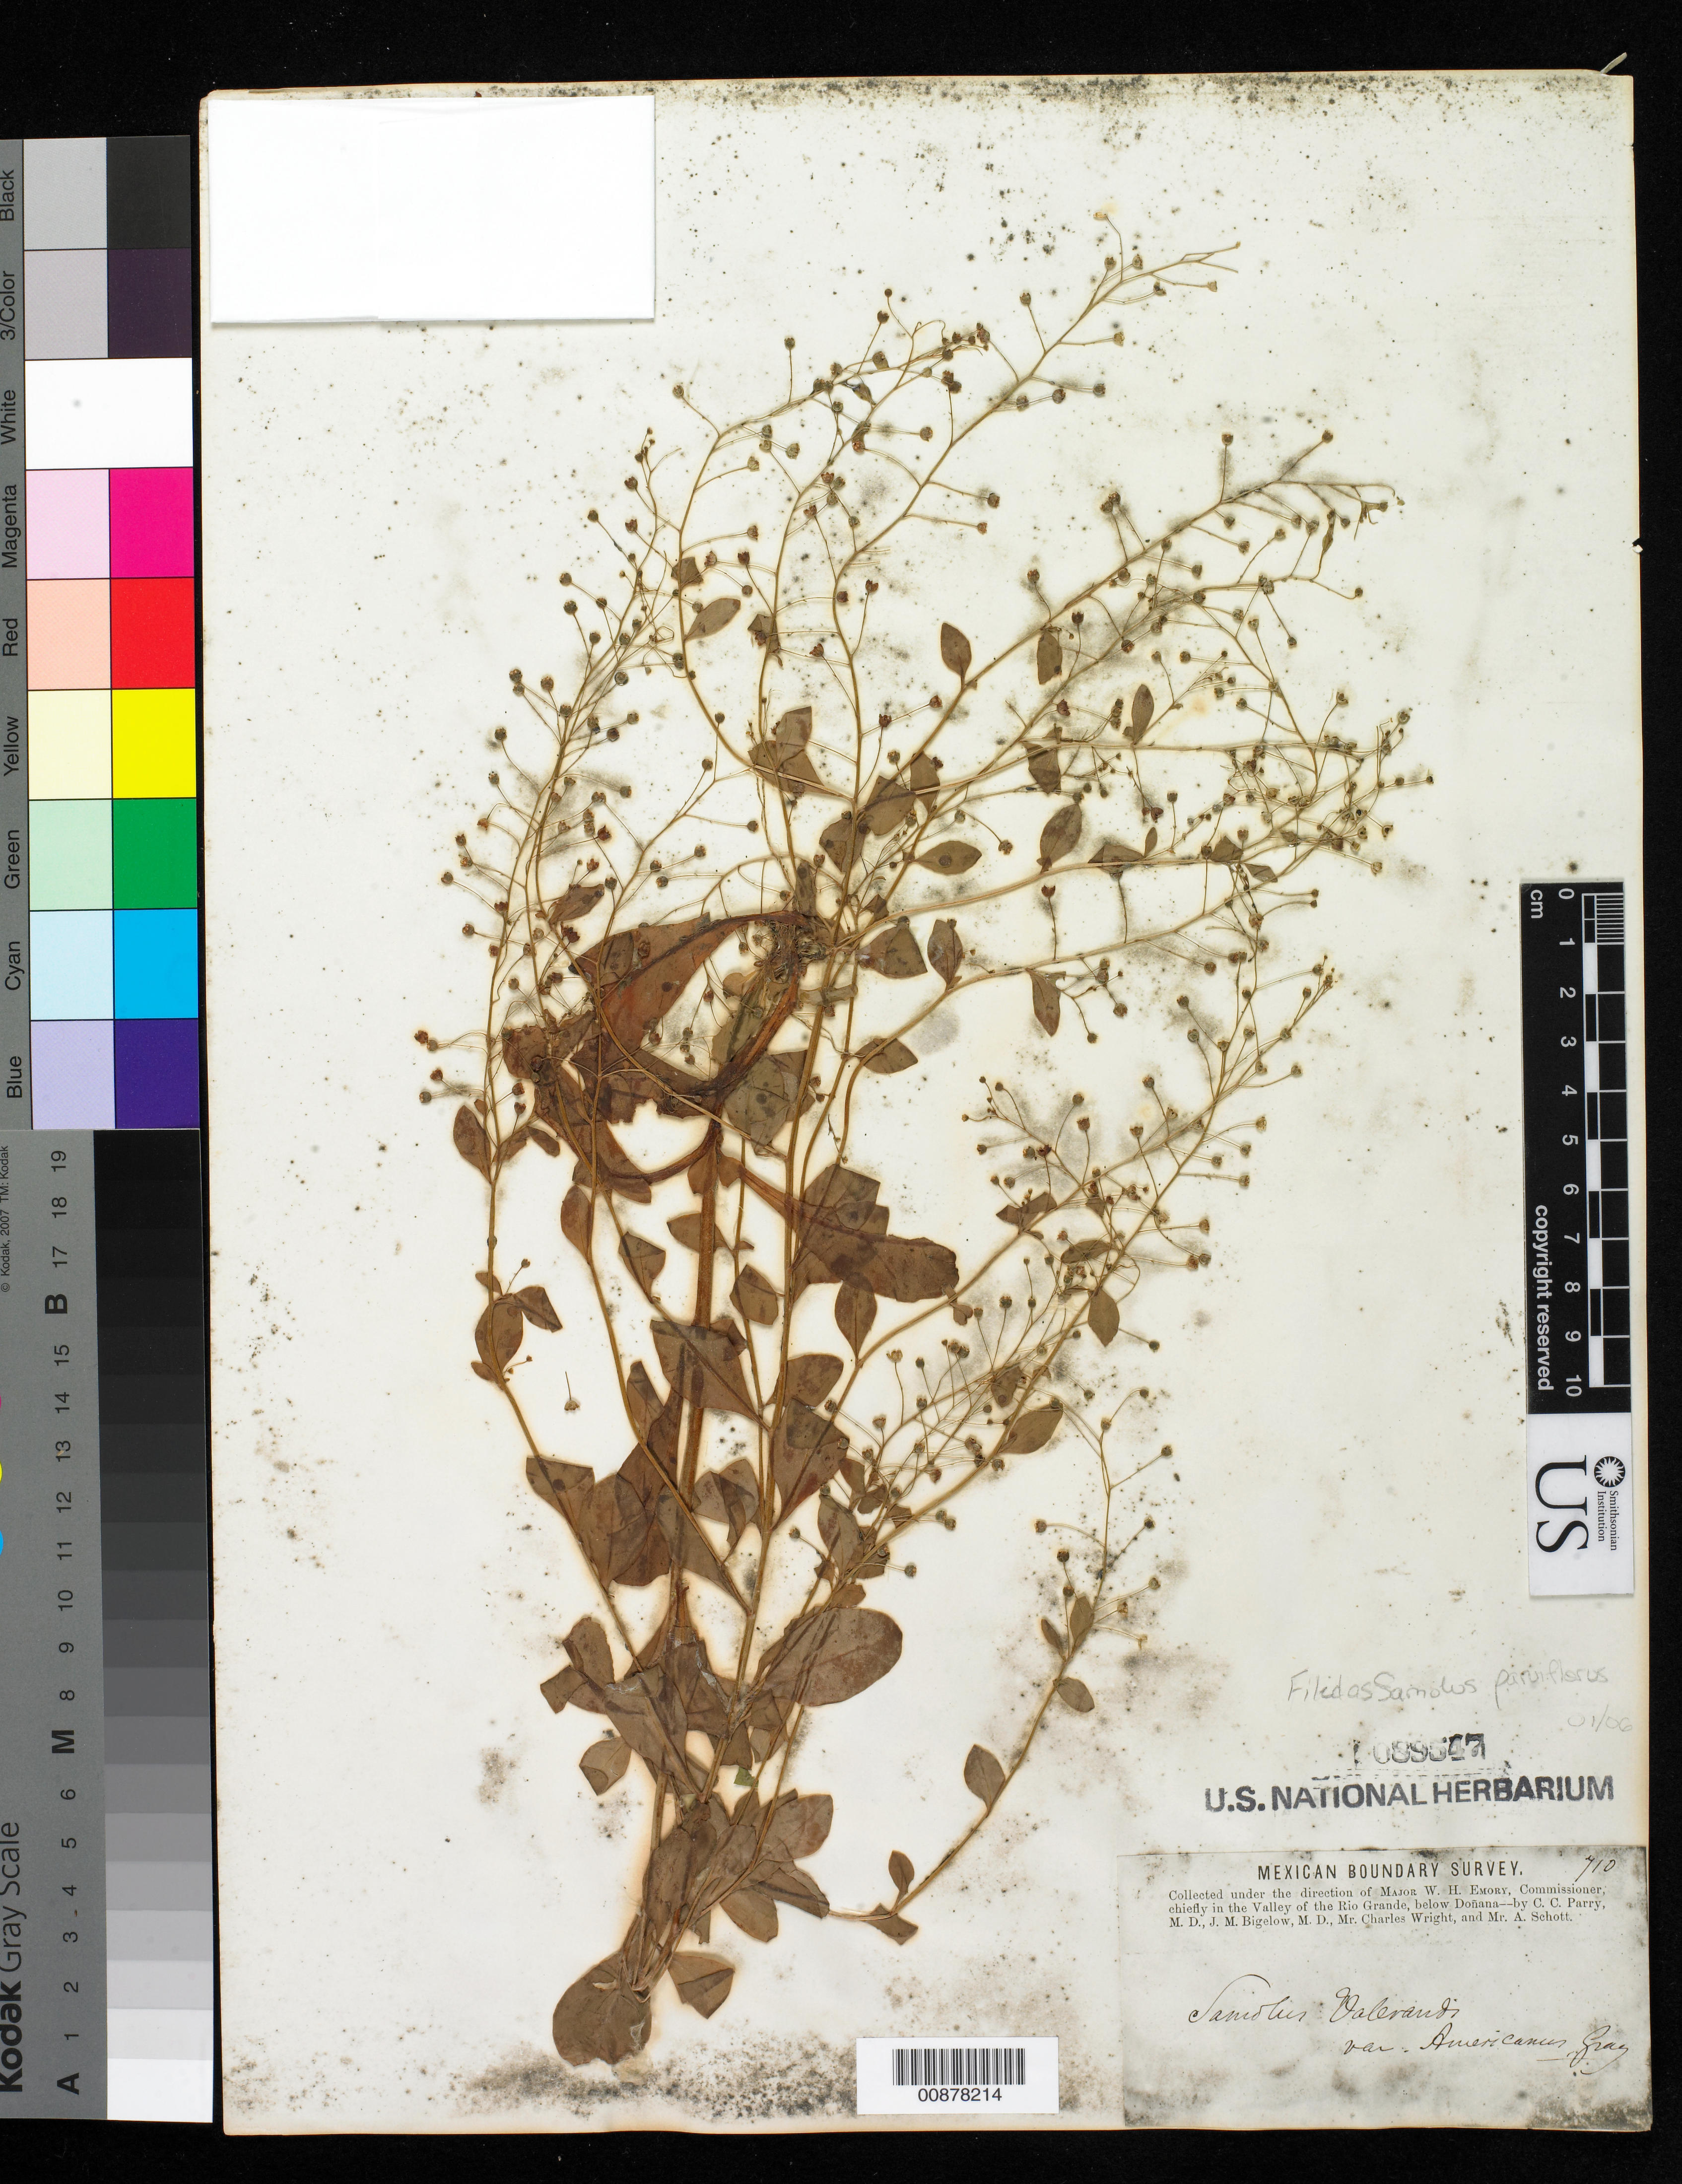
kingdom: Plantae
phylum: Tracheophyta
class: Magnoliopsida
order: Ericales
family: Primulaceae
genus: Samolus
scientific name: Samolus parviflorus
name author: Raf.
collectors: C. C. Parry, J. M. Bigelow, C. Wright & A. C. V. Schott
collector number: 710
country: United States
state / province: New Mexico / Texas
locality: Valley of the Rio Grande, below Doñana.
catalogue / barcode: US 89547